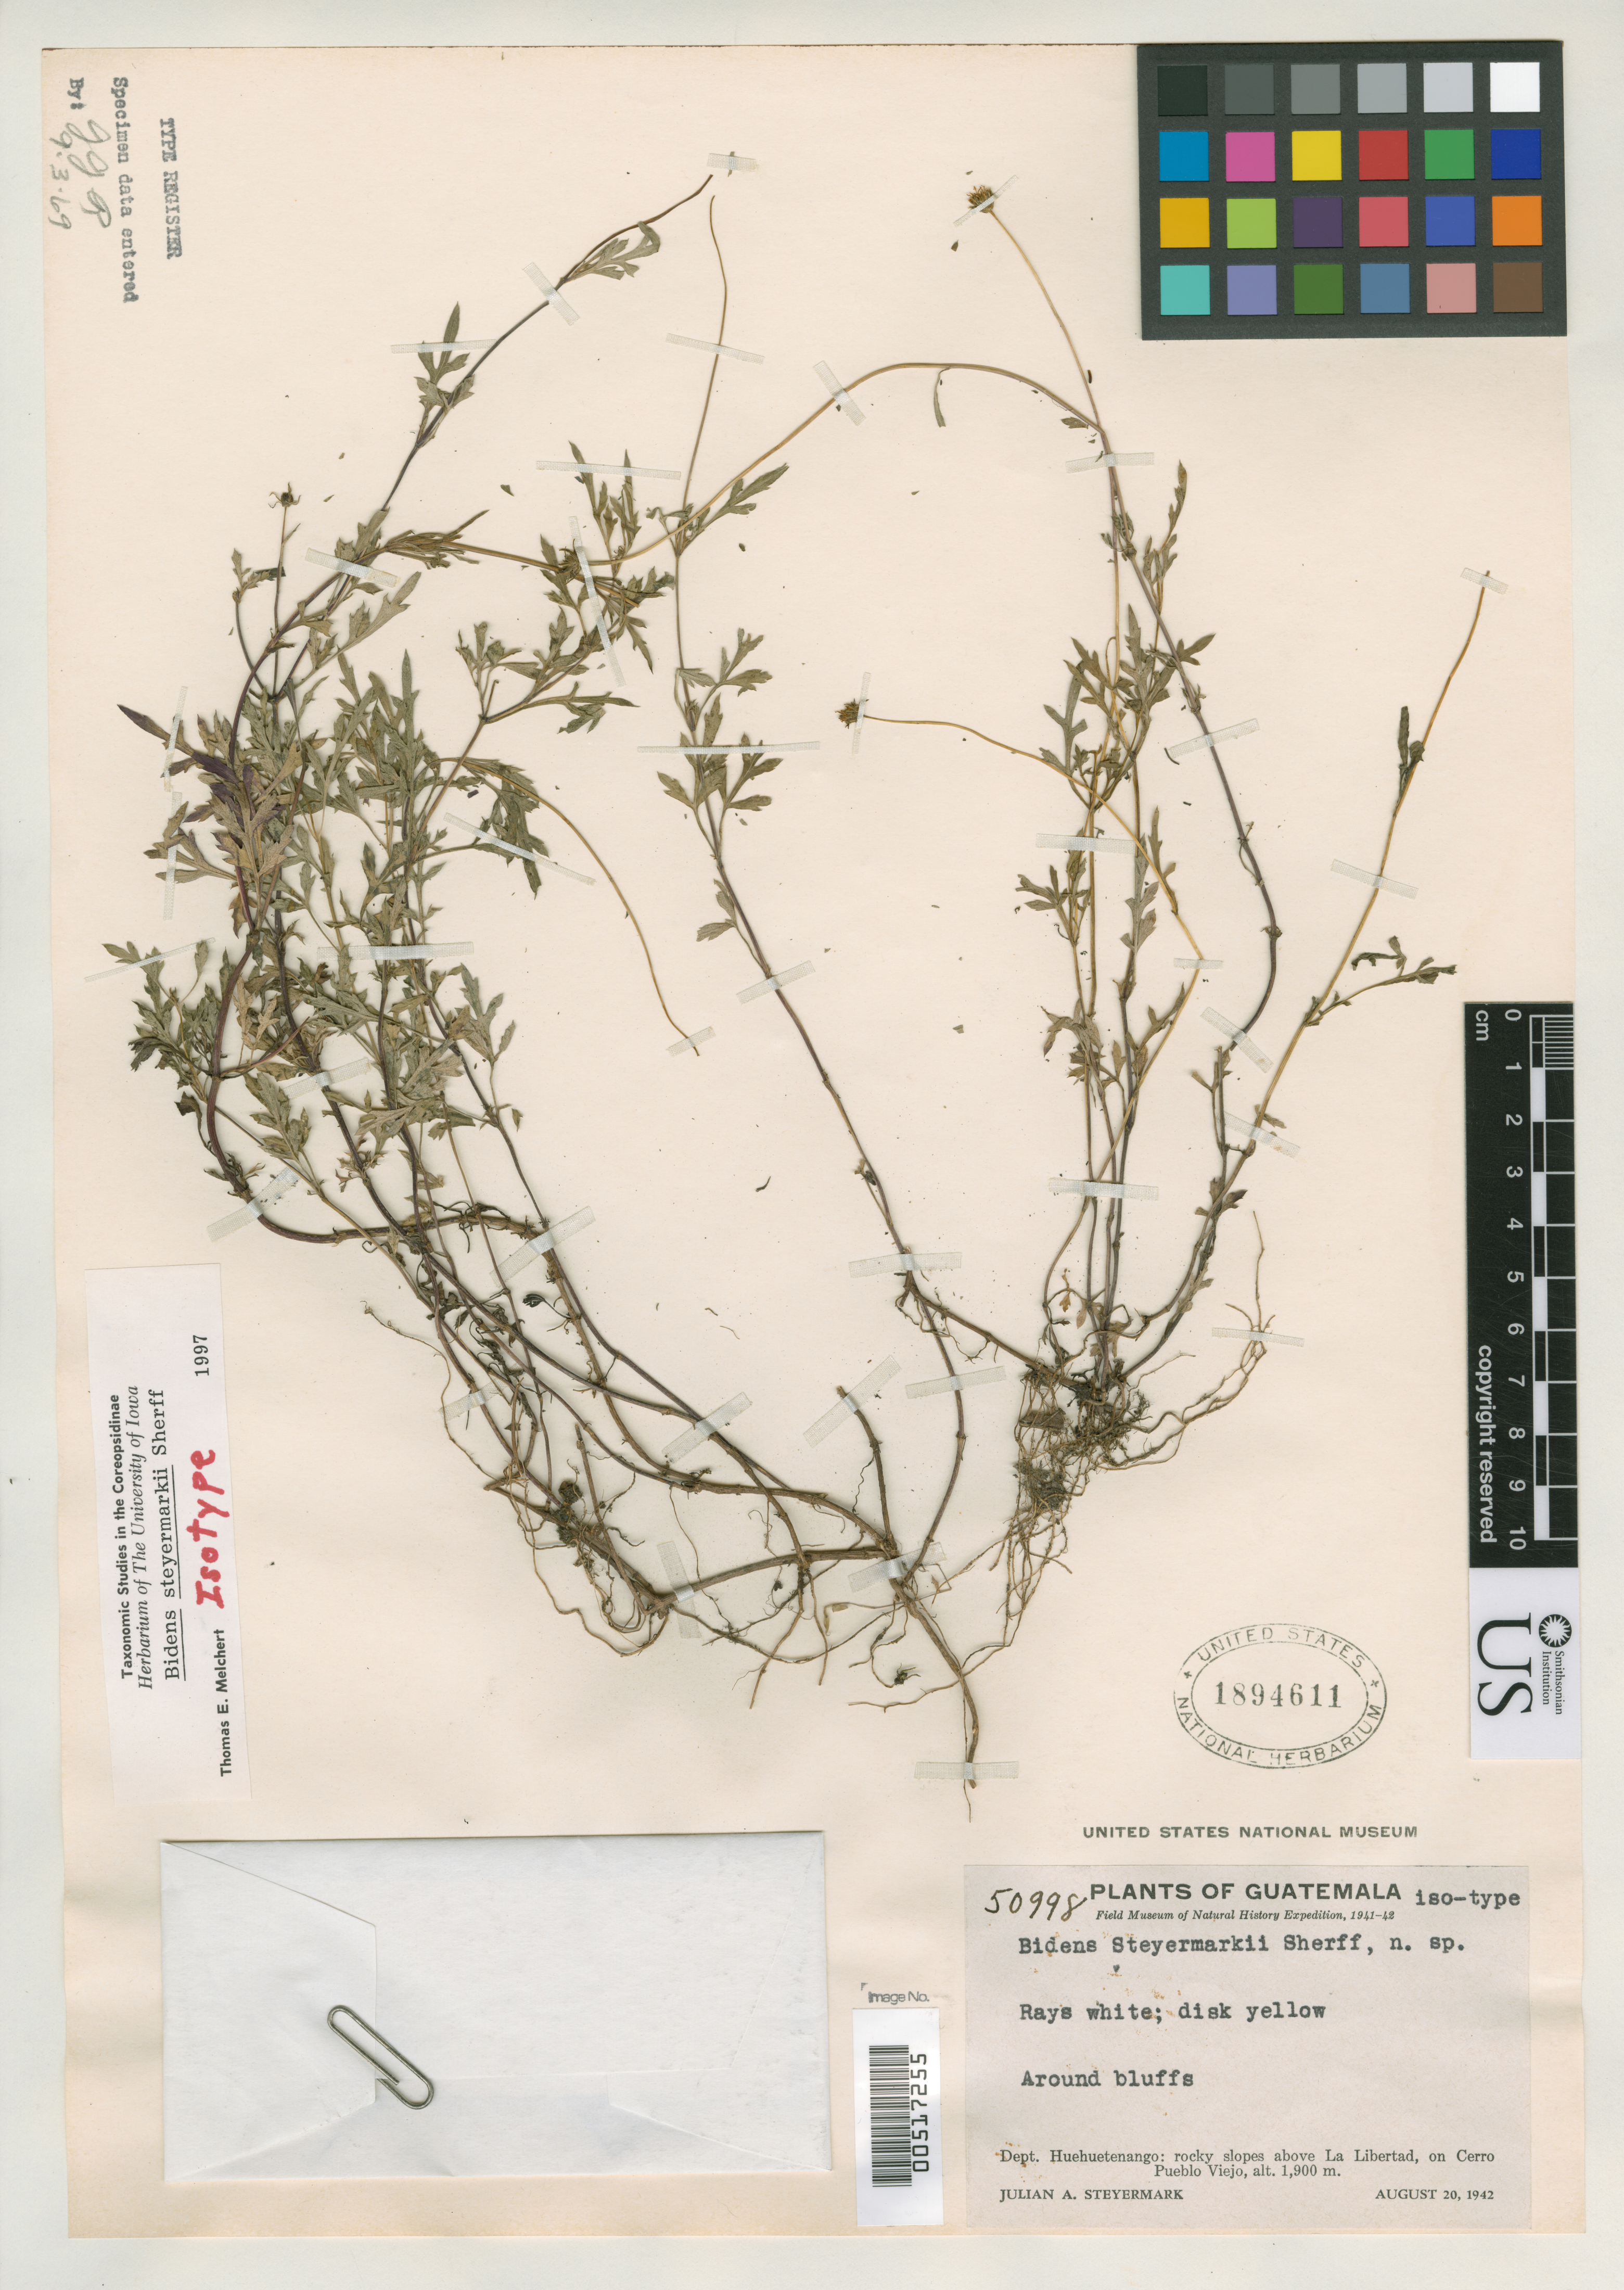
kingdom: Plantae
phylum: Tracheophyta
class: Magnoliopsida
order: Asterales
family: Asteraceae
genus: Bidens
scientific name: Bidens steyermarkii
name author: Sherff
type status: Isotype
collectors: J. Steyermark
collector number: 50998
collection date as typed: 20 Aug 1942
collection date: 1942-08-20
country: Guatemala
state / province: Huehuetenango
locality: Rocky slopes above La Libertad, on Cerro Pueblo Viejo.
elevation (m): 1900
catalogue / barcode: US 1894611